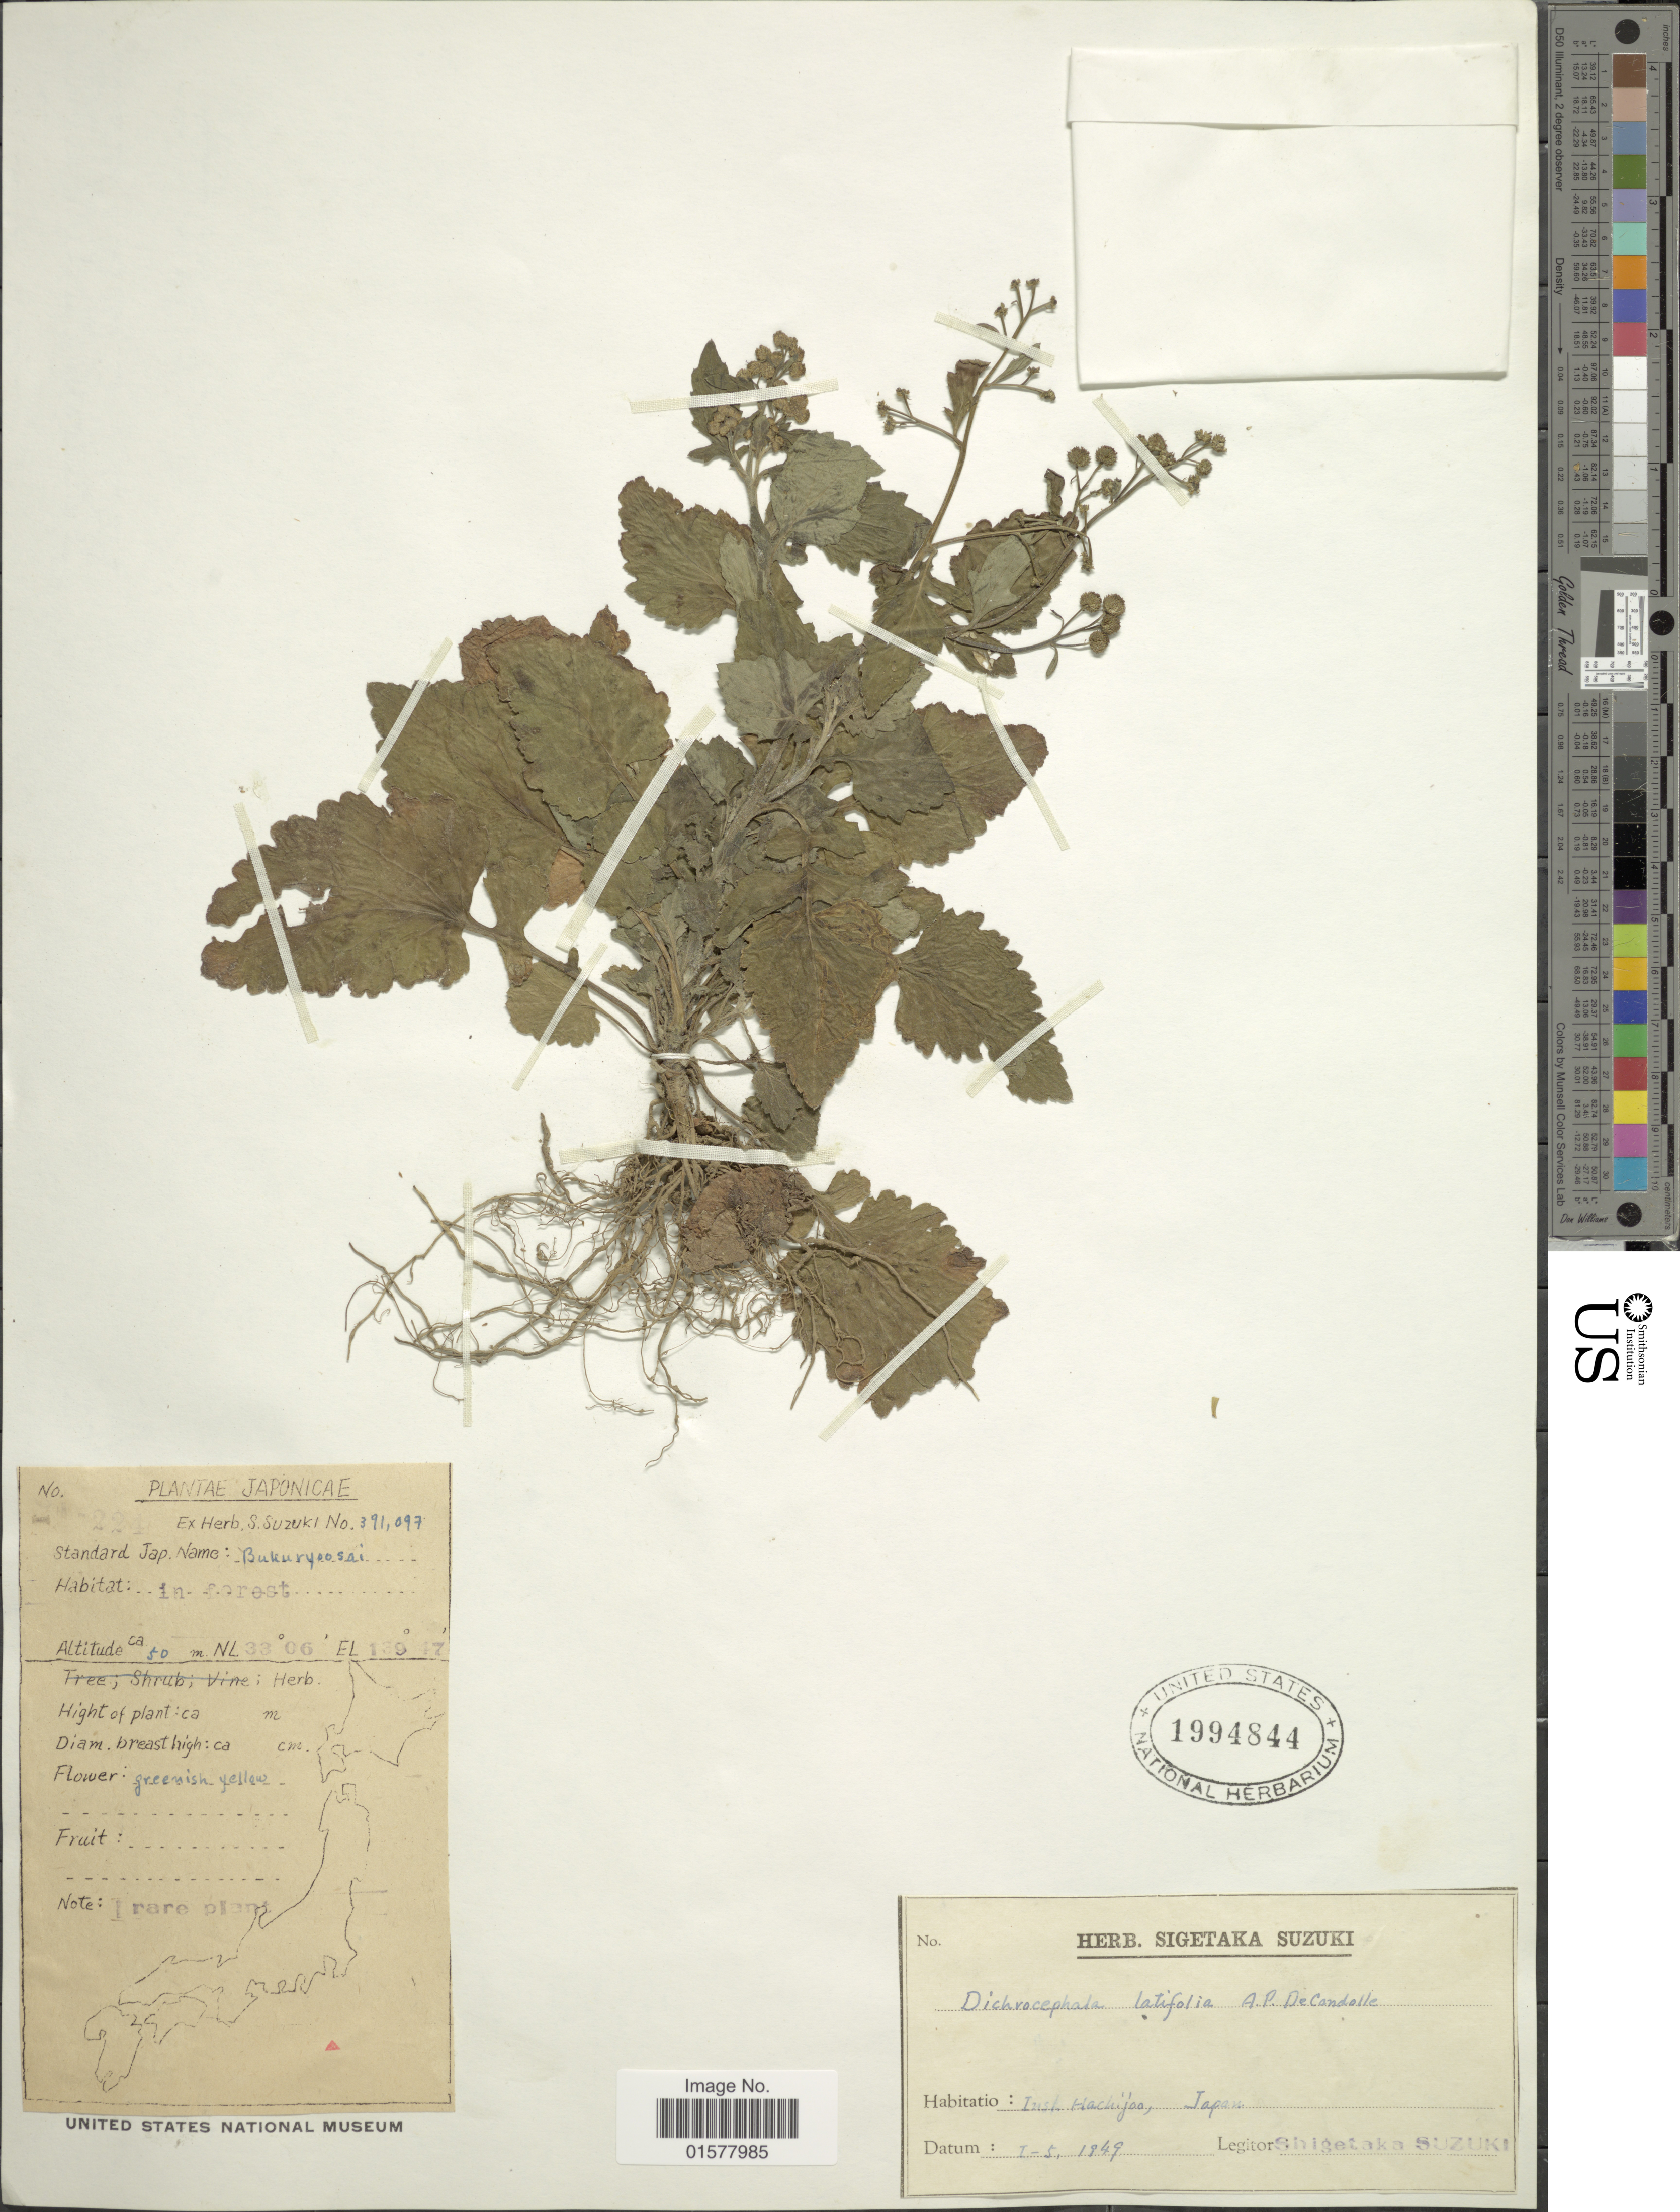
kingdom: Plantae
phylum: Tracheophyta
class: Magnoliopsida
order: Asterales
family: Asteraceae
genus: Dichrocephala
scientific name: Dichrocephala integrifolia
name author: (L. f.) Kuntze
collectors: S. Suzuki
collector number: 391097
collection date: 1849-01-05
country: Japan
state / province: Tokyo, Federal City of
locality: Insl. Hachijo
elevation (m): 50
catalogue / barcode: US 1994844